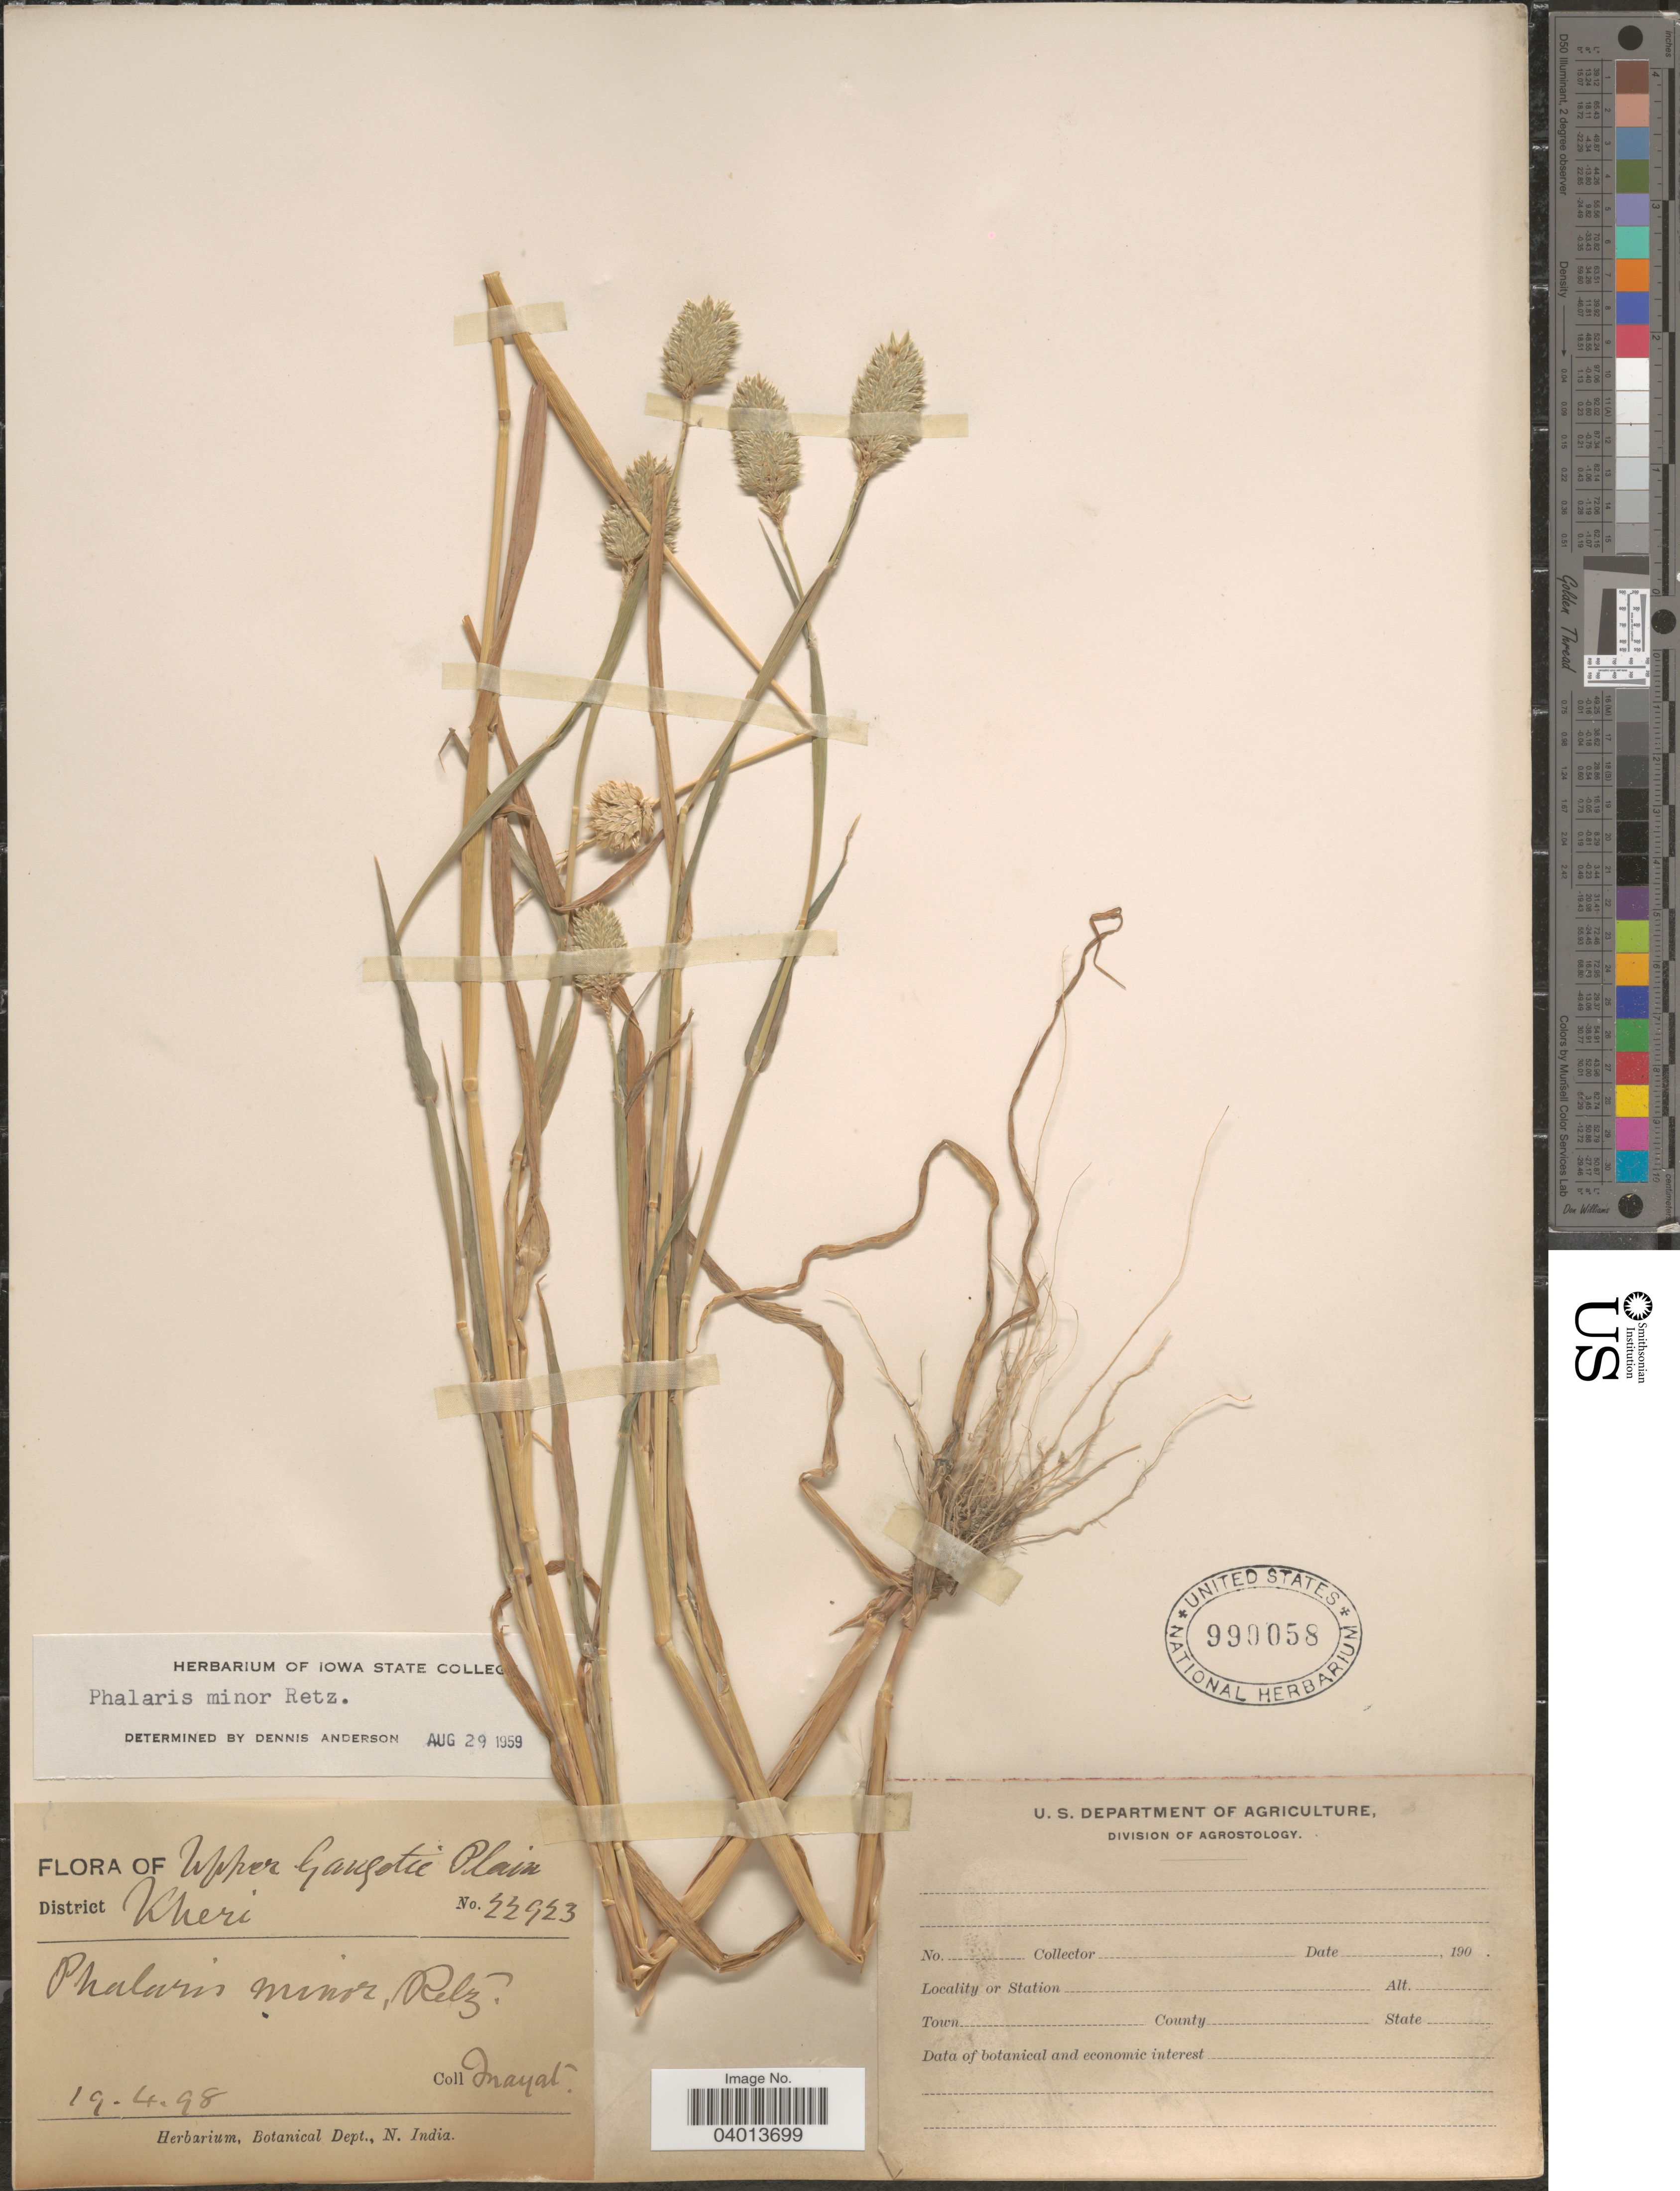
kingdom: Plantae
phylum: Tracheophyta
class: Liliopsida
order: Poales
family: Poaceae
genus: Phalaris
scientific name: Phalaris minor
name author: Retz.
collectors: -. Inayat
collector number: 22923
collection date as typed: Transcribed d/m/y: 19/4/98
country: India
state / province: Uttar Pradesh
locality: Upper Gangotri Plain. District Kheri.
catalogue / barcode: US 990058